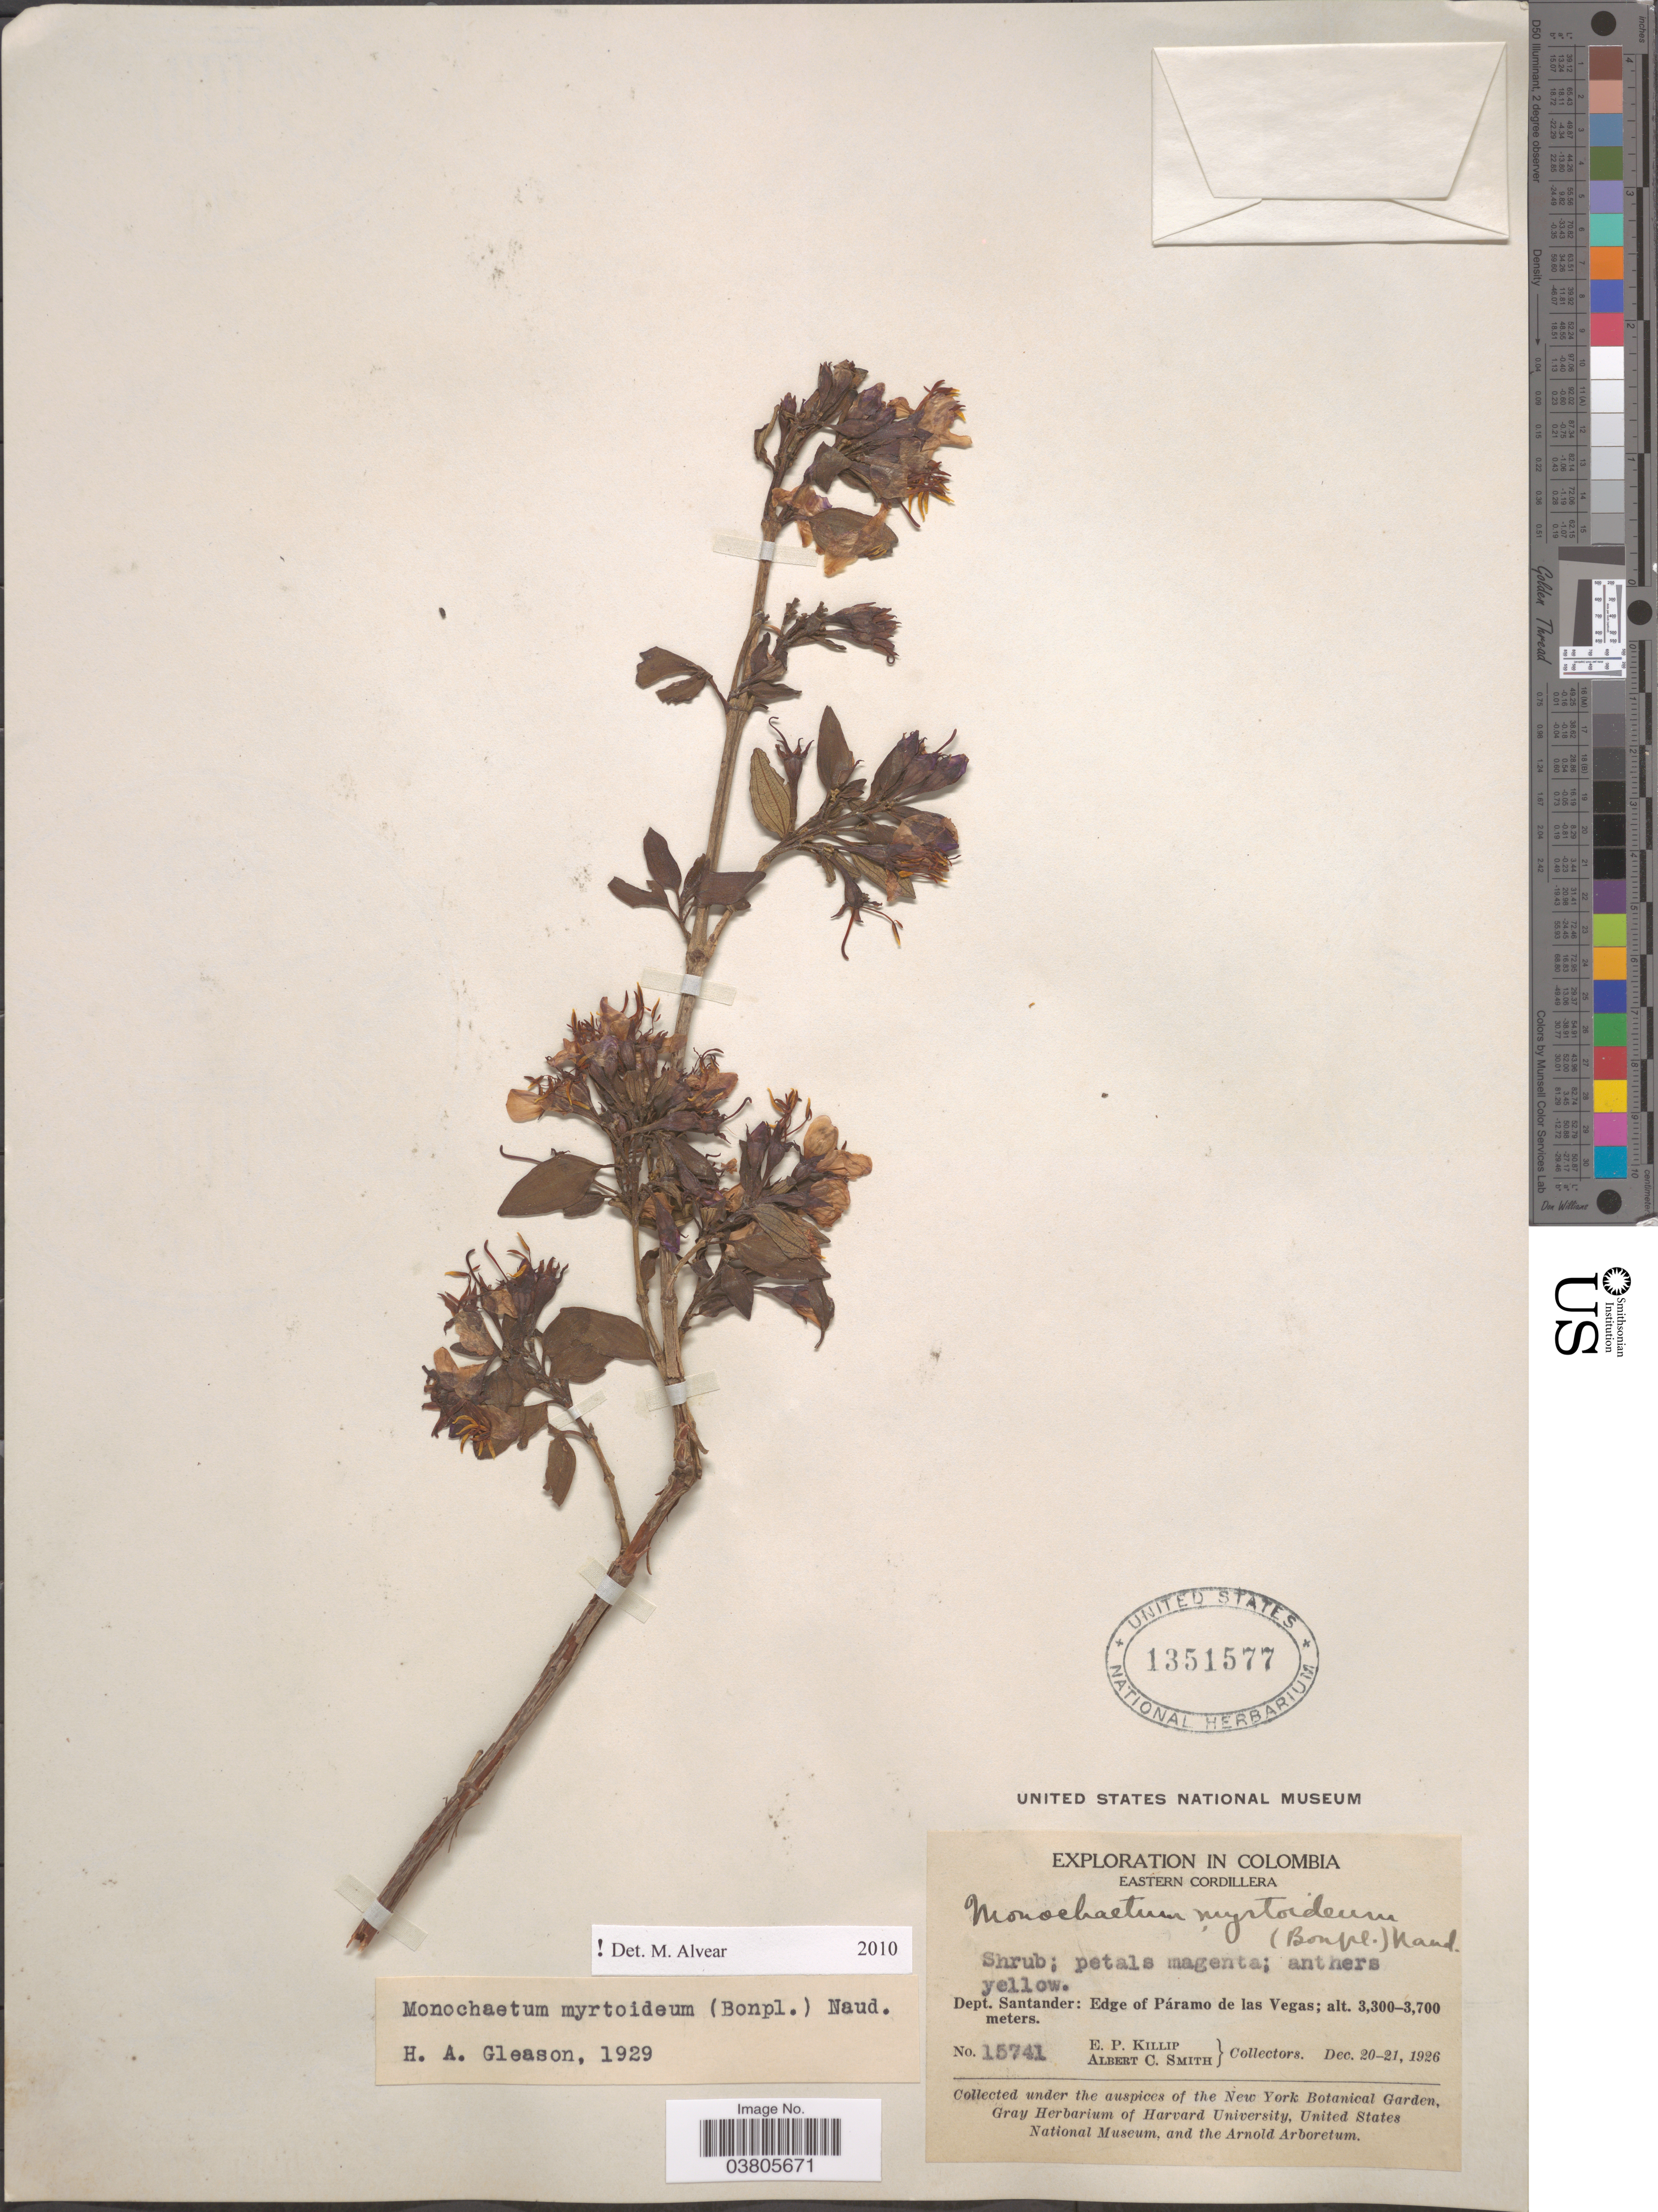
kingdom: Plantae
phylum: Tracheophyta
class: Magnoliopsida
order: Myrtales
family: Melastomataceae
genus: Monochaetum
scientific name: Monochaetum myrtoideum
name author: Naudin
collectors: E. P. Killip & A. C. Smith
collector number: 15741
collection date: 1926-12-20/1926-12-21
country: Colombia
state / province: Santander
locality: Eastern Cordillera. Dept. Santander: Edge of Páramo de las Vegas.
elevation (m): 3300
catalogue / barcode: US 1351577